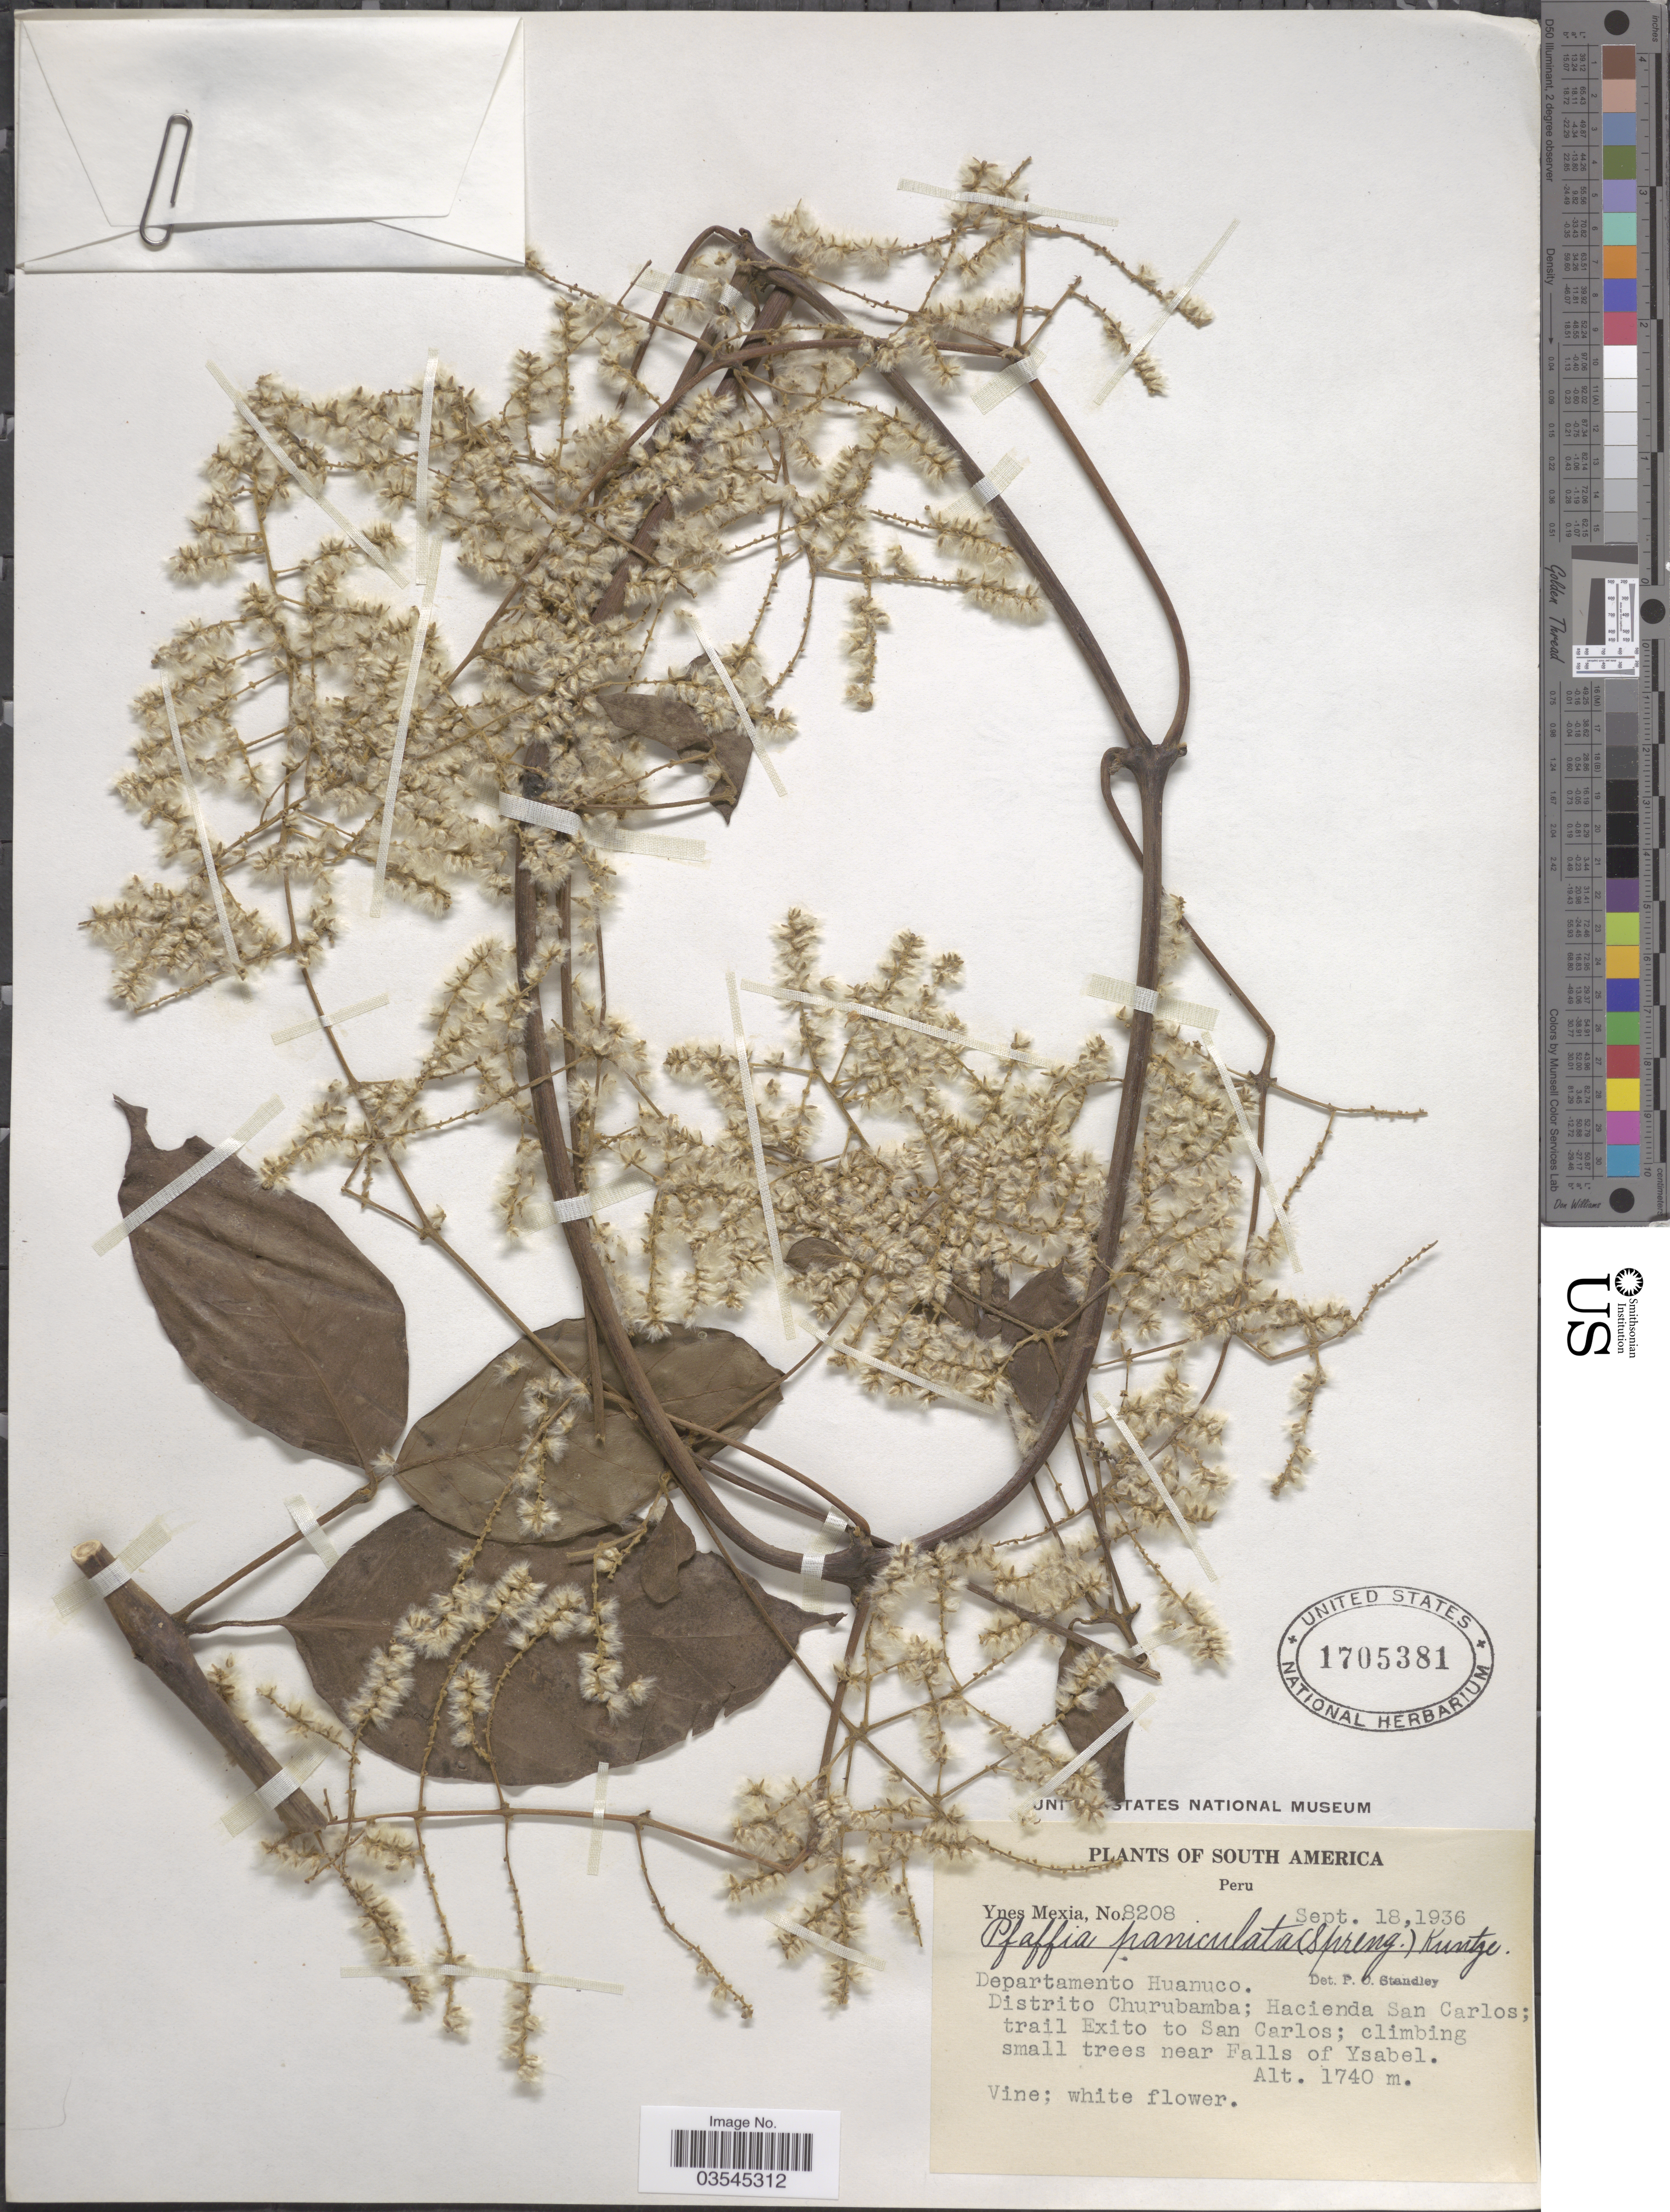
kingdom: Plantae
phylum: Tracheophyta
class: Magnoliopsida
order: Caryophyllales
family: Amaranthaceae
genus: Pfaffia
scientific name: Pfaffia grandiflora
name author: (Hook.) R.E. Fr.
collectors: Y. Mexia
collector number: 8208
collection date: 1936-09-18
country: Peru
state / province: Huánuco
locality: Departamento Huanuco. Distrito Churubamba; Hacienda San Carlos; trail Exito to San Carlos; near Falls of Ysabel.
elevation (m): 1740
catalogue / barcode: US 1705381